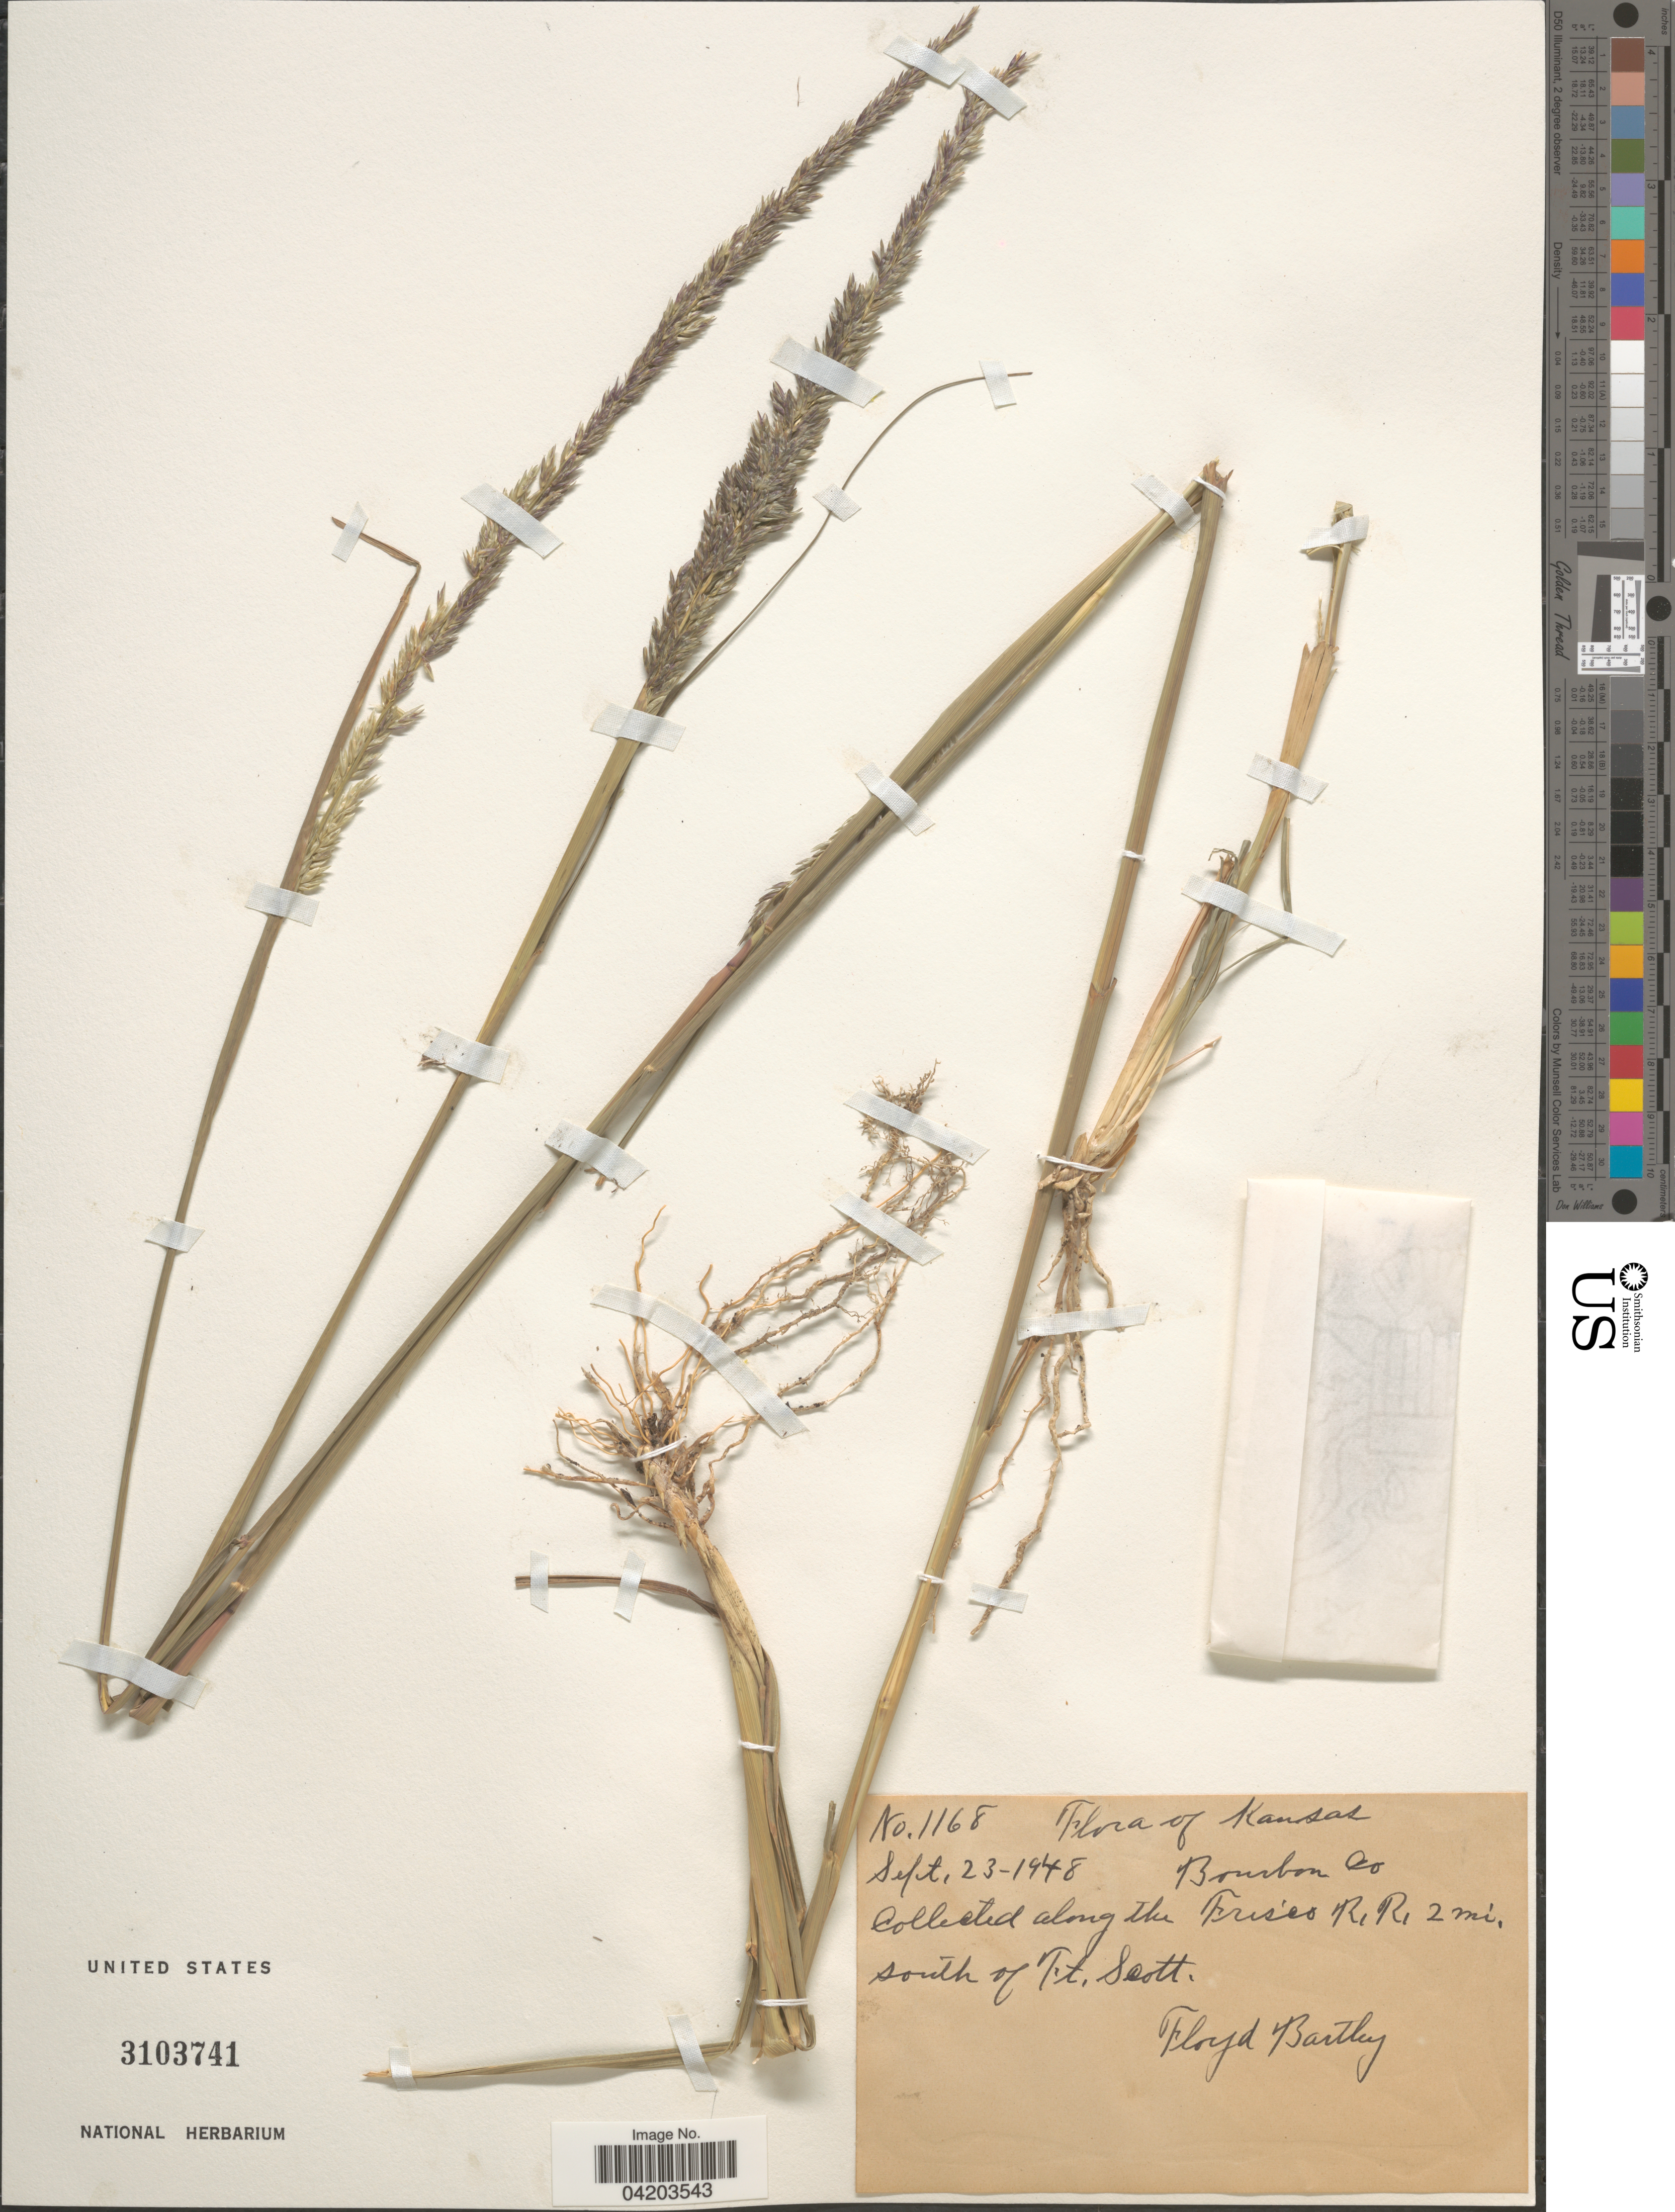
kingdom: Plantae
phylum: Tracheophyta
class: Liliopsida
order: Poales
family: Poaceae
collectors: F. Bartley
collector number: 1168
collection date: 1948-09-23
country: United States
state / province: Kansas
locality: Bourbon Co. Along the Frisco R.R. 2 mi. south of Ft. Scott.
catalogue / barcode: US 3103741